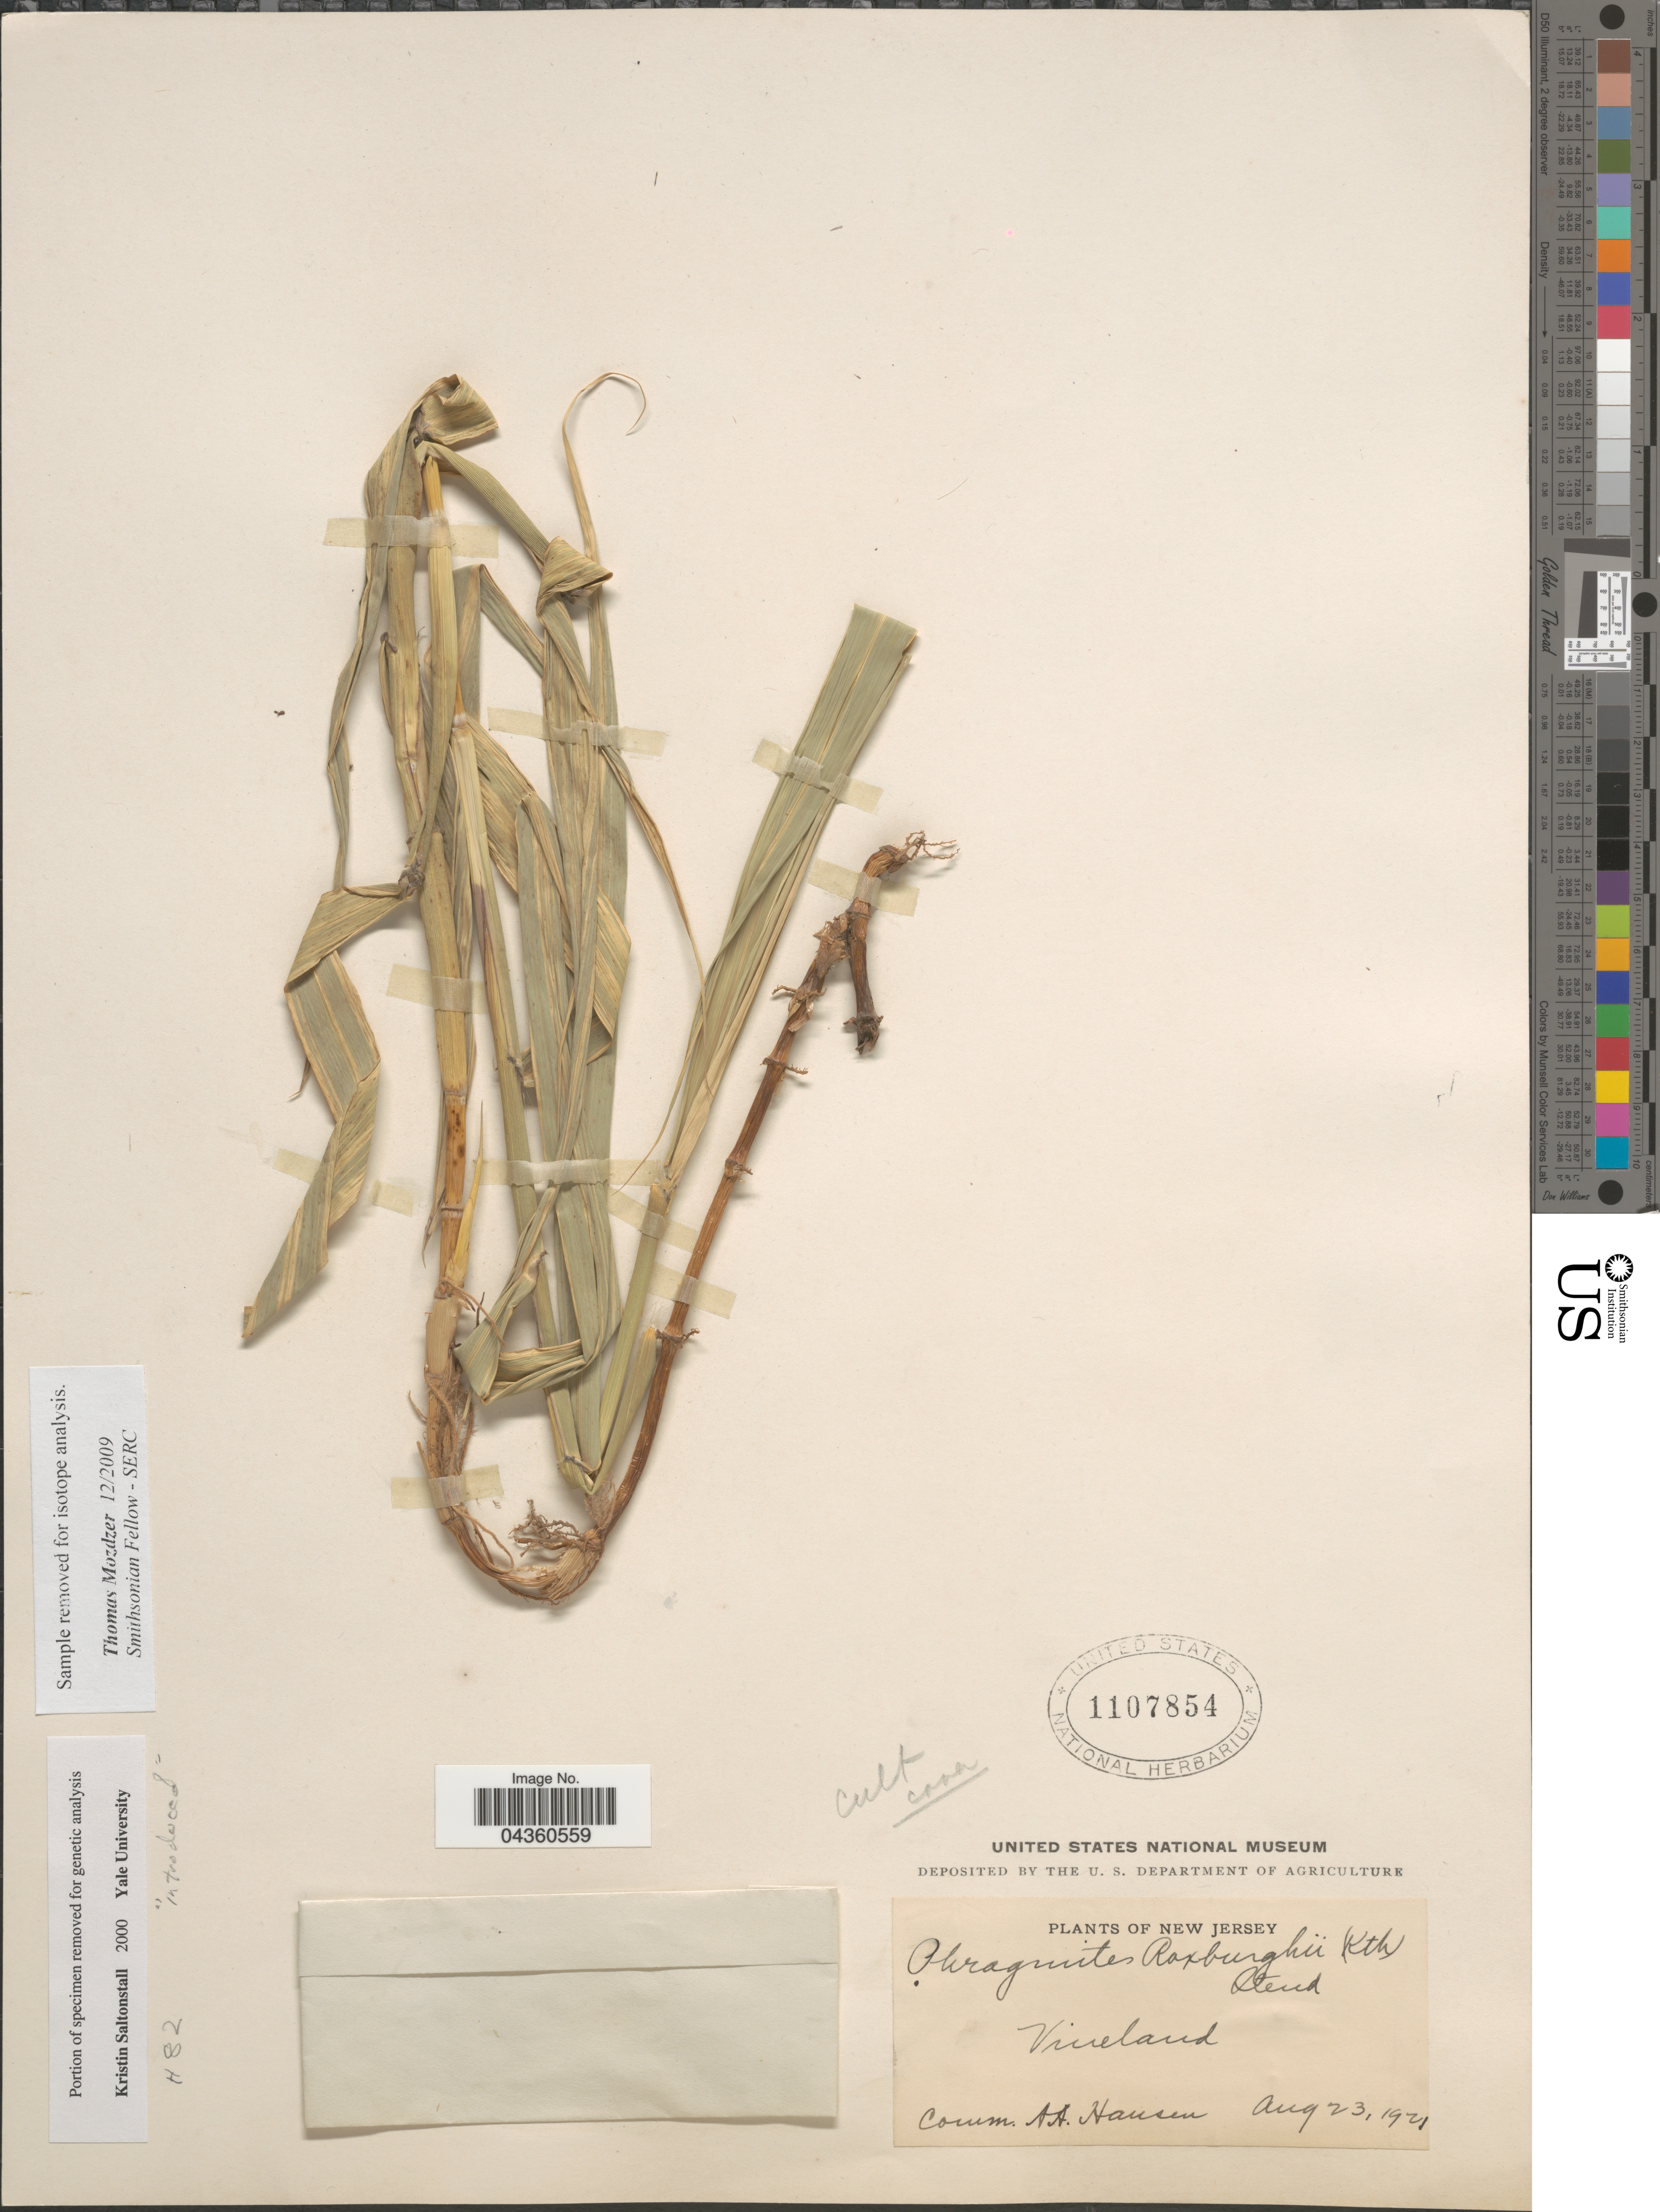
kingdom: Plantae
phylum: Tracheophyta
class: Liliopsida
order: Poales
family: Poaceae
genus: Phragmites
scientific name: Phragmites karka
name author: (Retz.) Trin. ex Steud.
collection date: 1921-08-23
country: United States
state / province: New Jersey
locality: Vineland.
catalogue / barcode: US 1107854